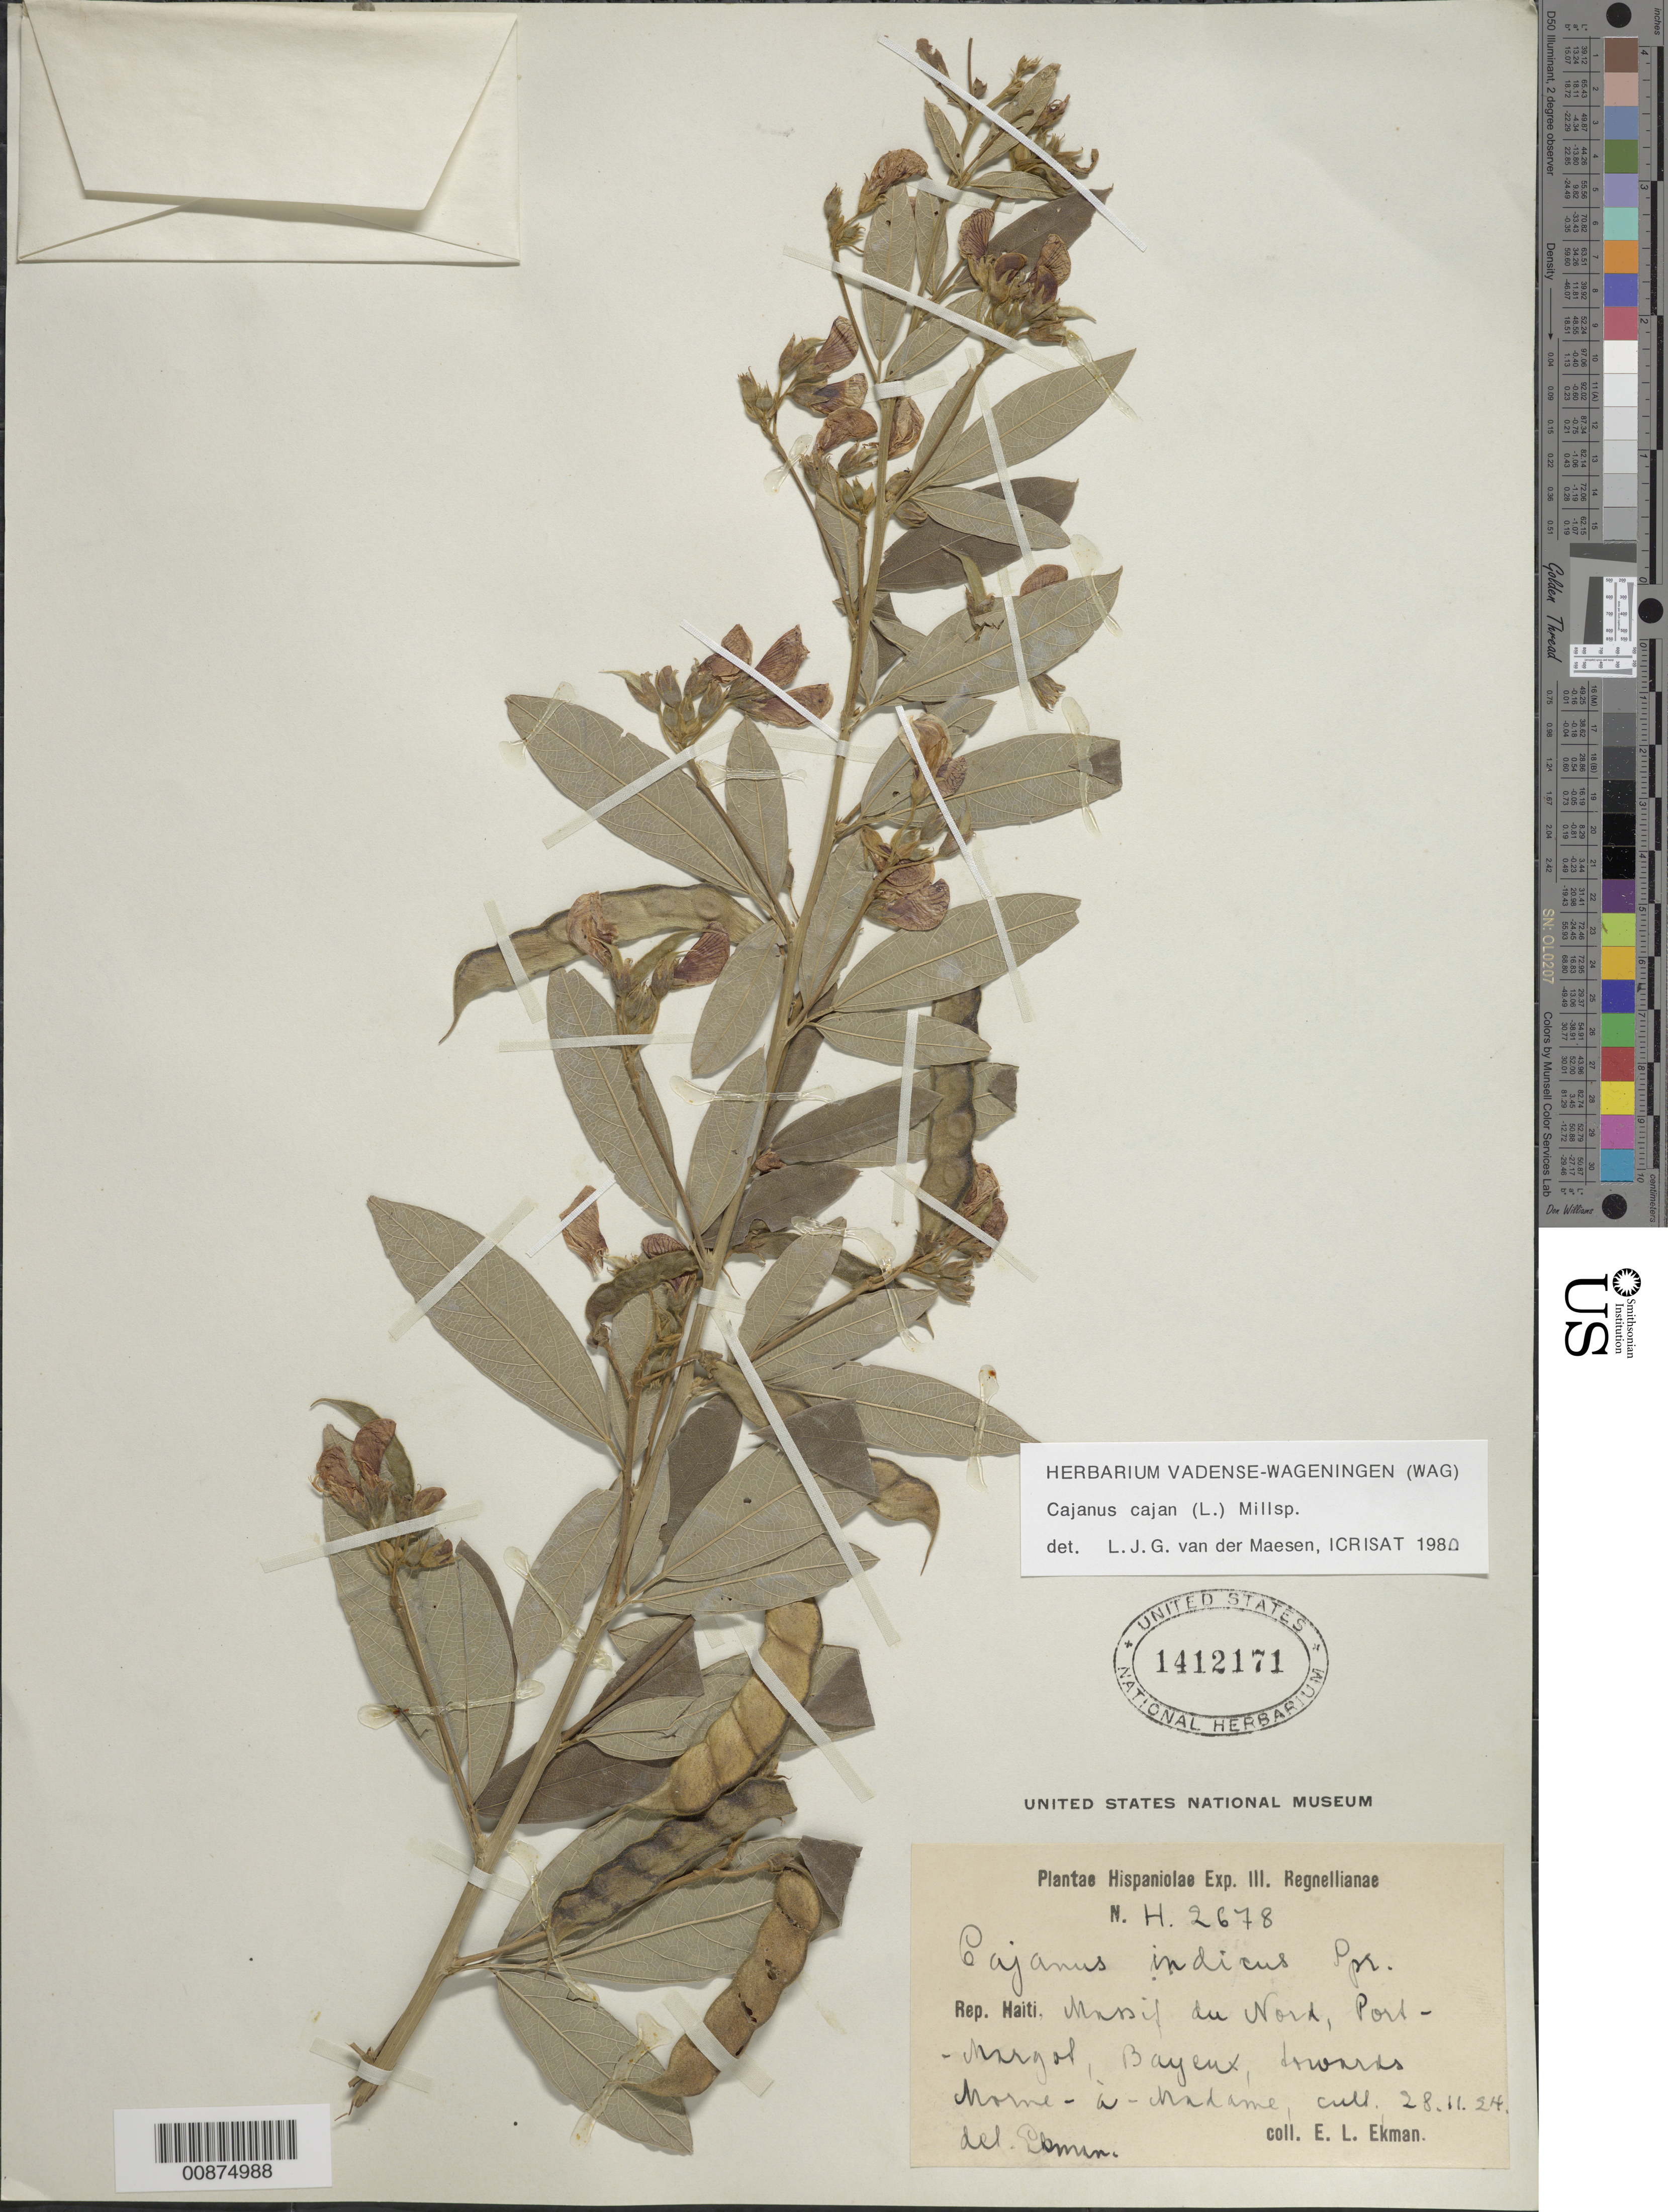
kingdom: Plantae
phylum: Tracheophyta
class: Magnoliopsida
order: Fabales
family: Fabaceae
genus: Cajanus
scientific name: Cajanus cajan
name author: (L.) Huth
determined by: Van Der Maesen, L. J. G., (WAG), Wageningen University (Netherlands)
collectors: E. L. Ekman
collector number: H 2678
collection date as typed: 28 Nov 1924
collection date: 1924-11-28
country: Haiti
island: Hispaniola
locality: Massif du Nord, Port-Margot, Bayeux, towards Morne-à-Madame.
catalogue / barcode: US 1412171